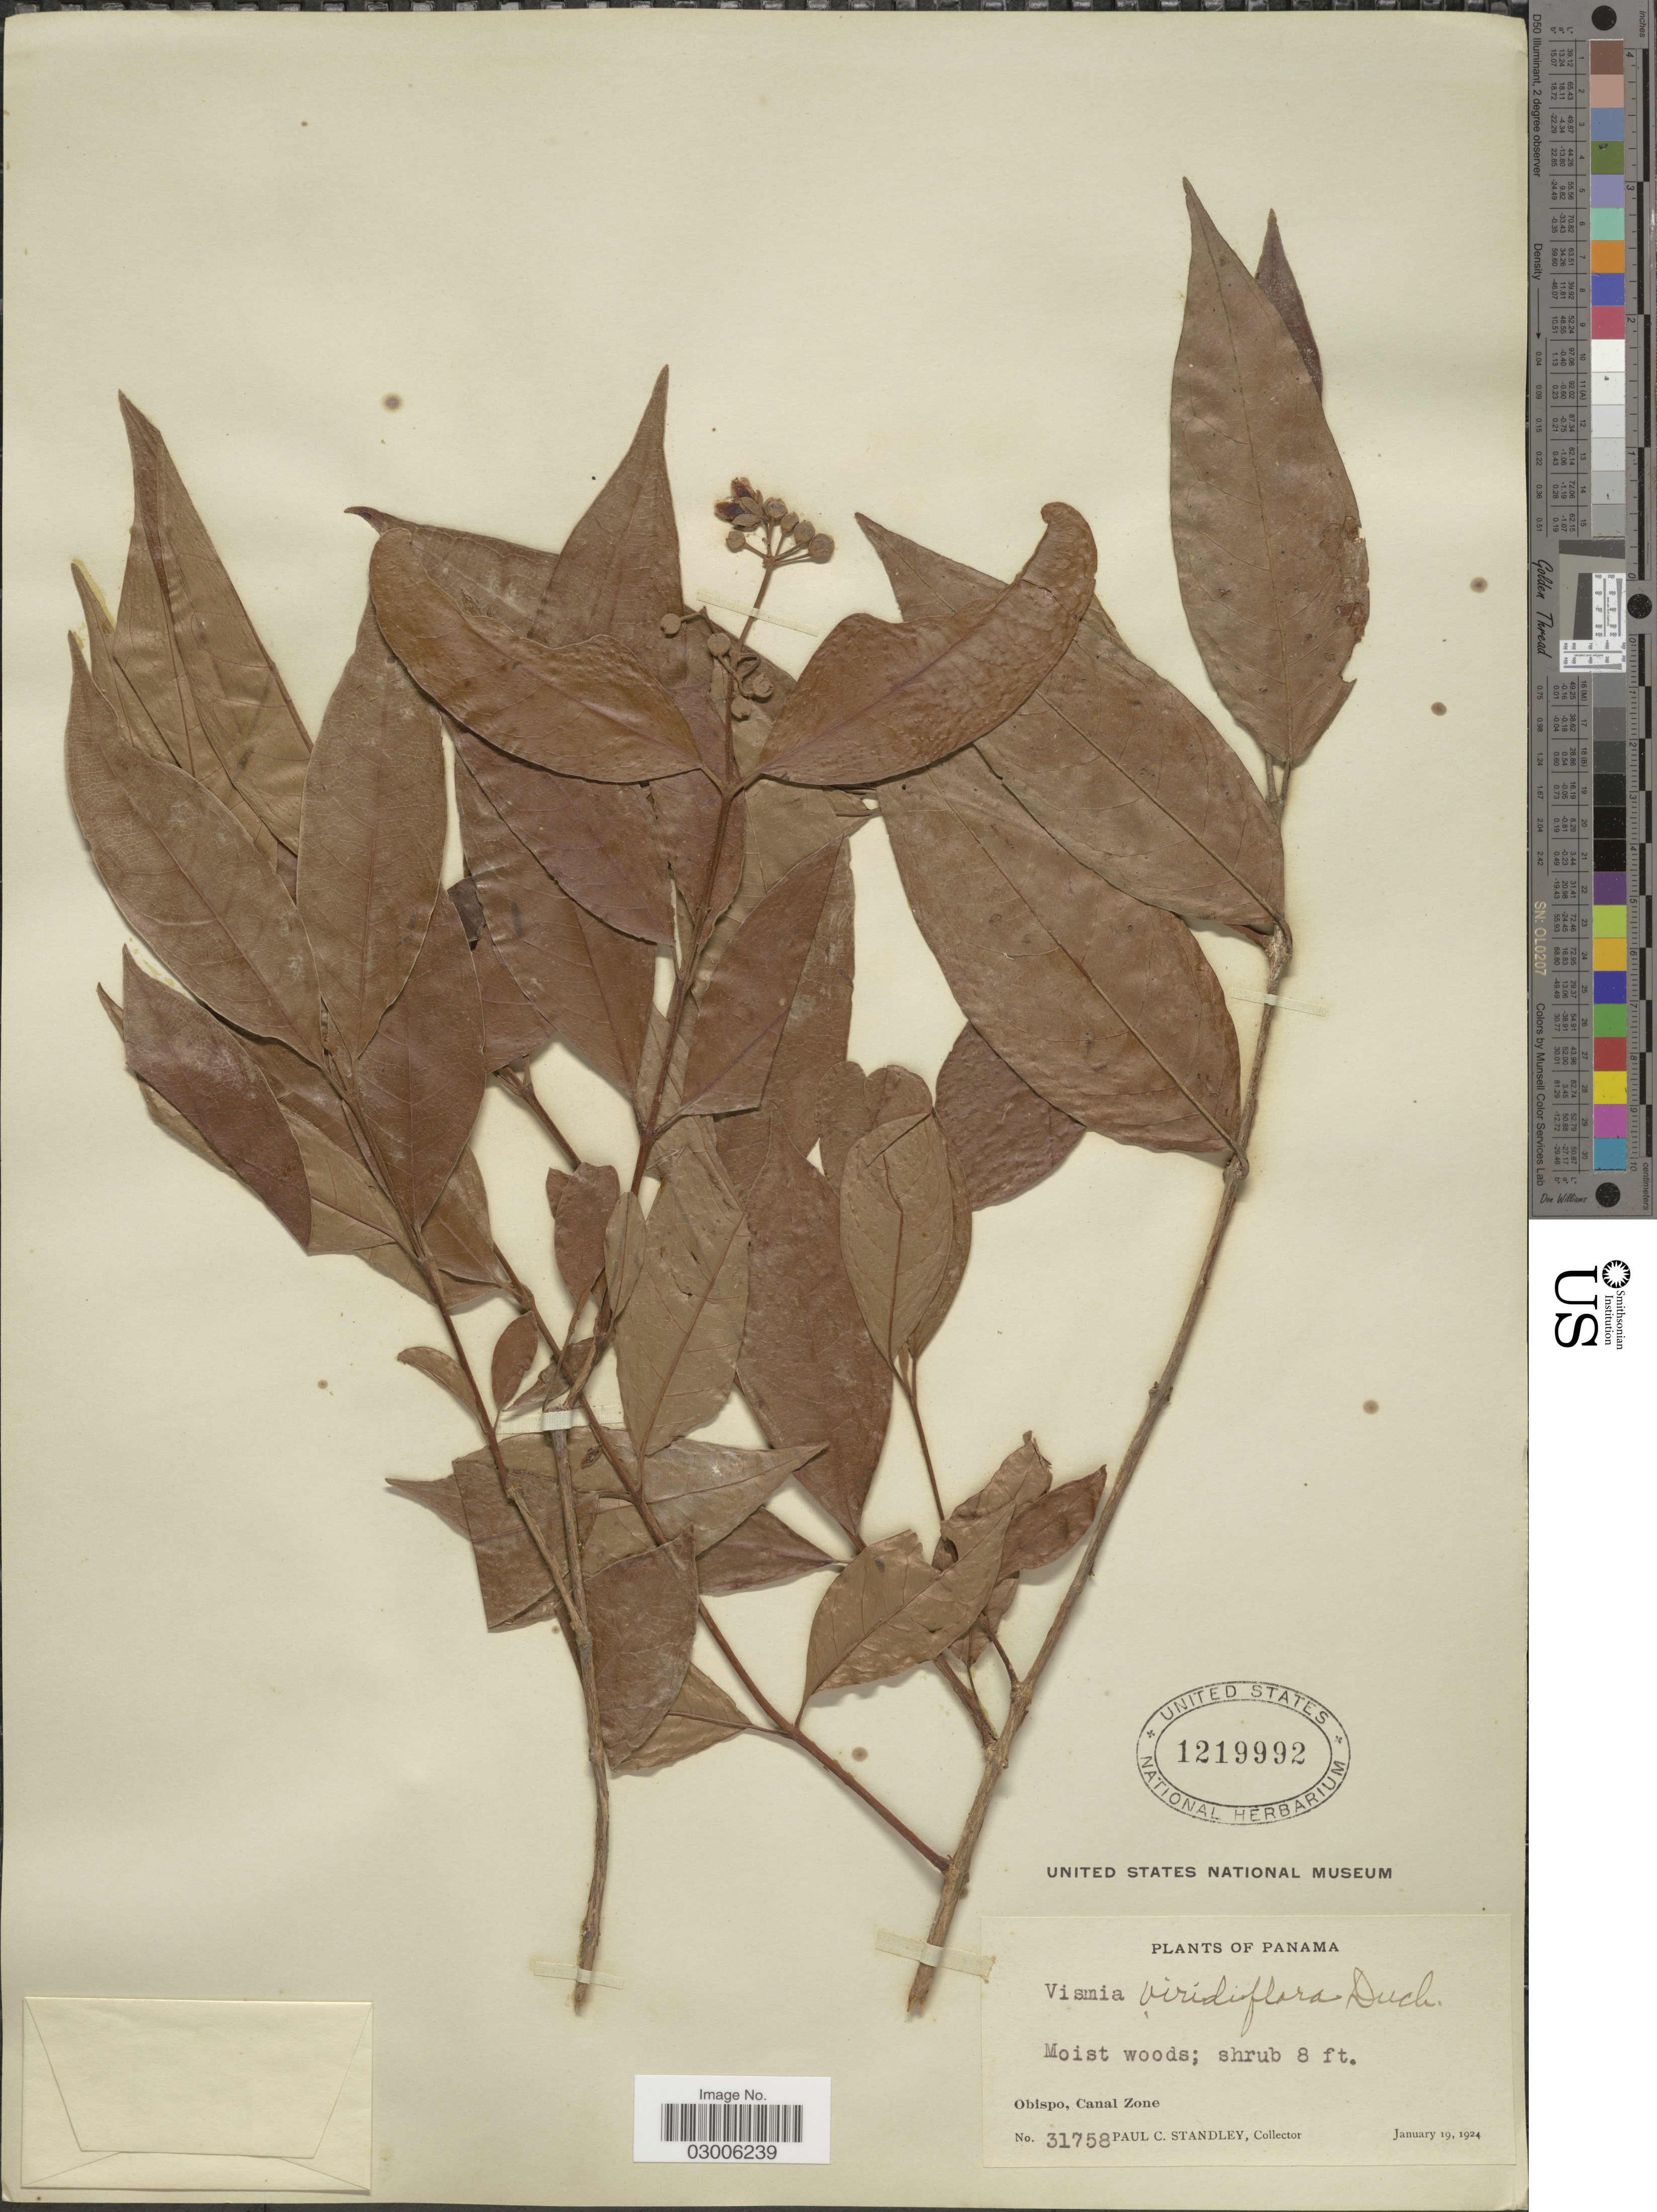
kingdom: Plantae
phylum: Tracheophyta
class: Magnoliopsida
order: Malpighiales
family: Hypericaceae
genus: Vismia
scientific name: Vismia billbergiana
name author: Beurl.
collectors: P. C. Standley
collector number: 31758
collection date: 1924-01-19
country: Panama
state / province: Colón / Panamá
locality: Obispo, Canal Zone.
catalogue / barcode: US 1219992